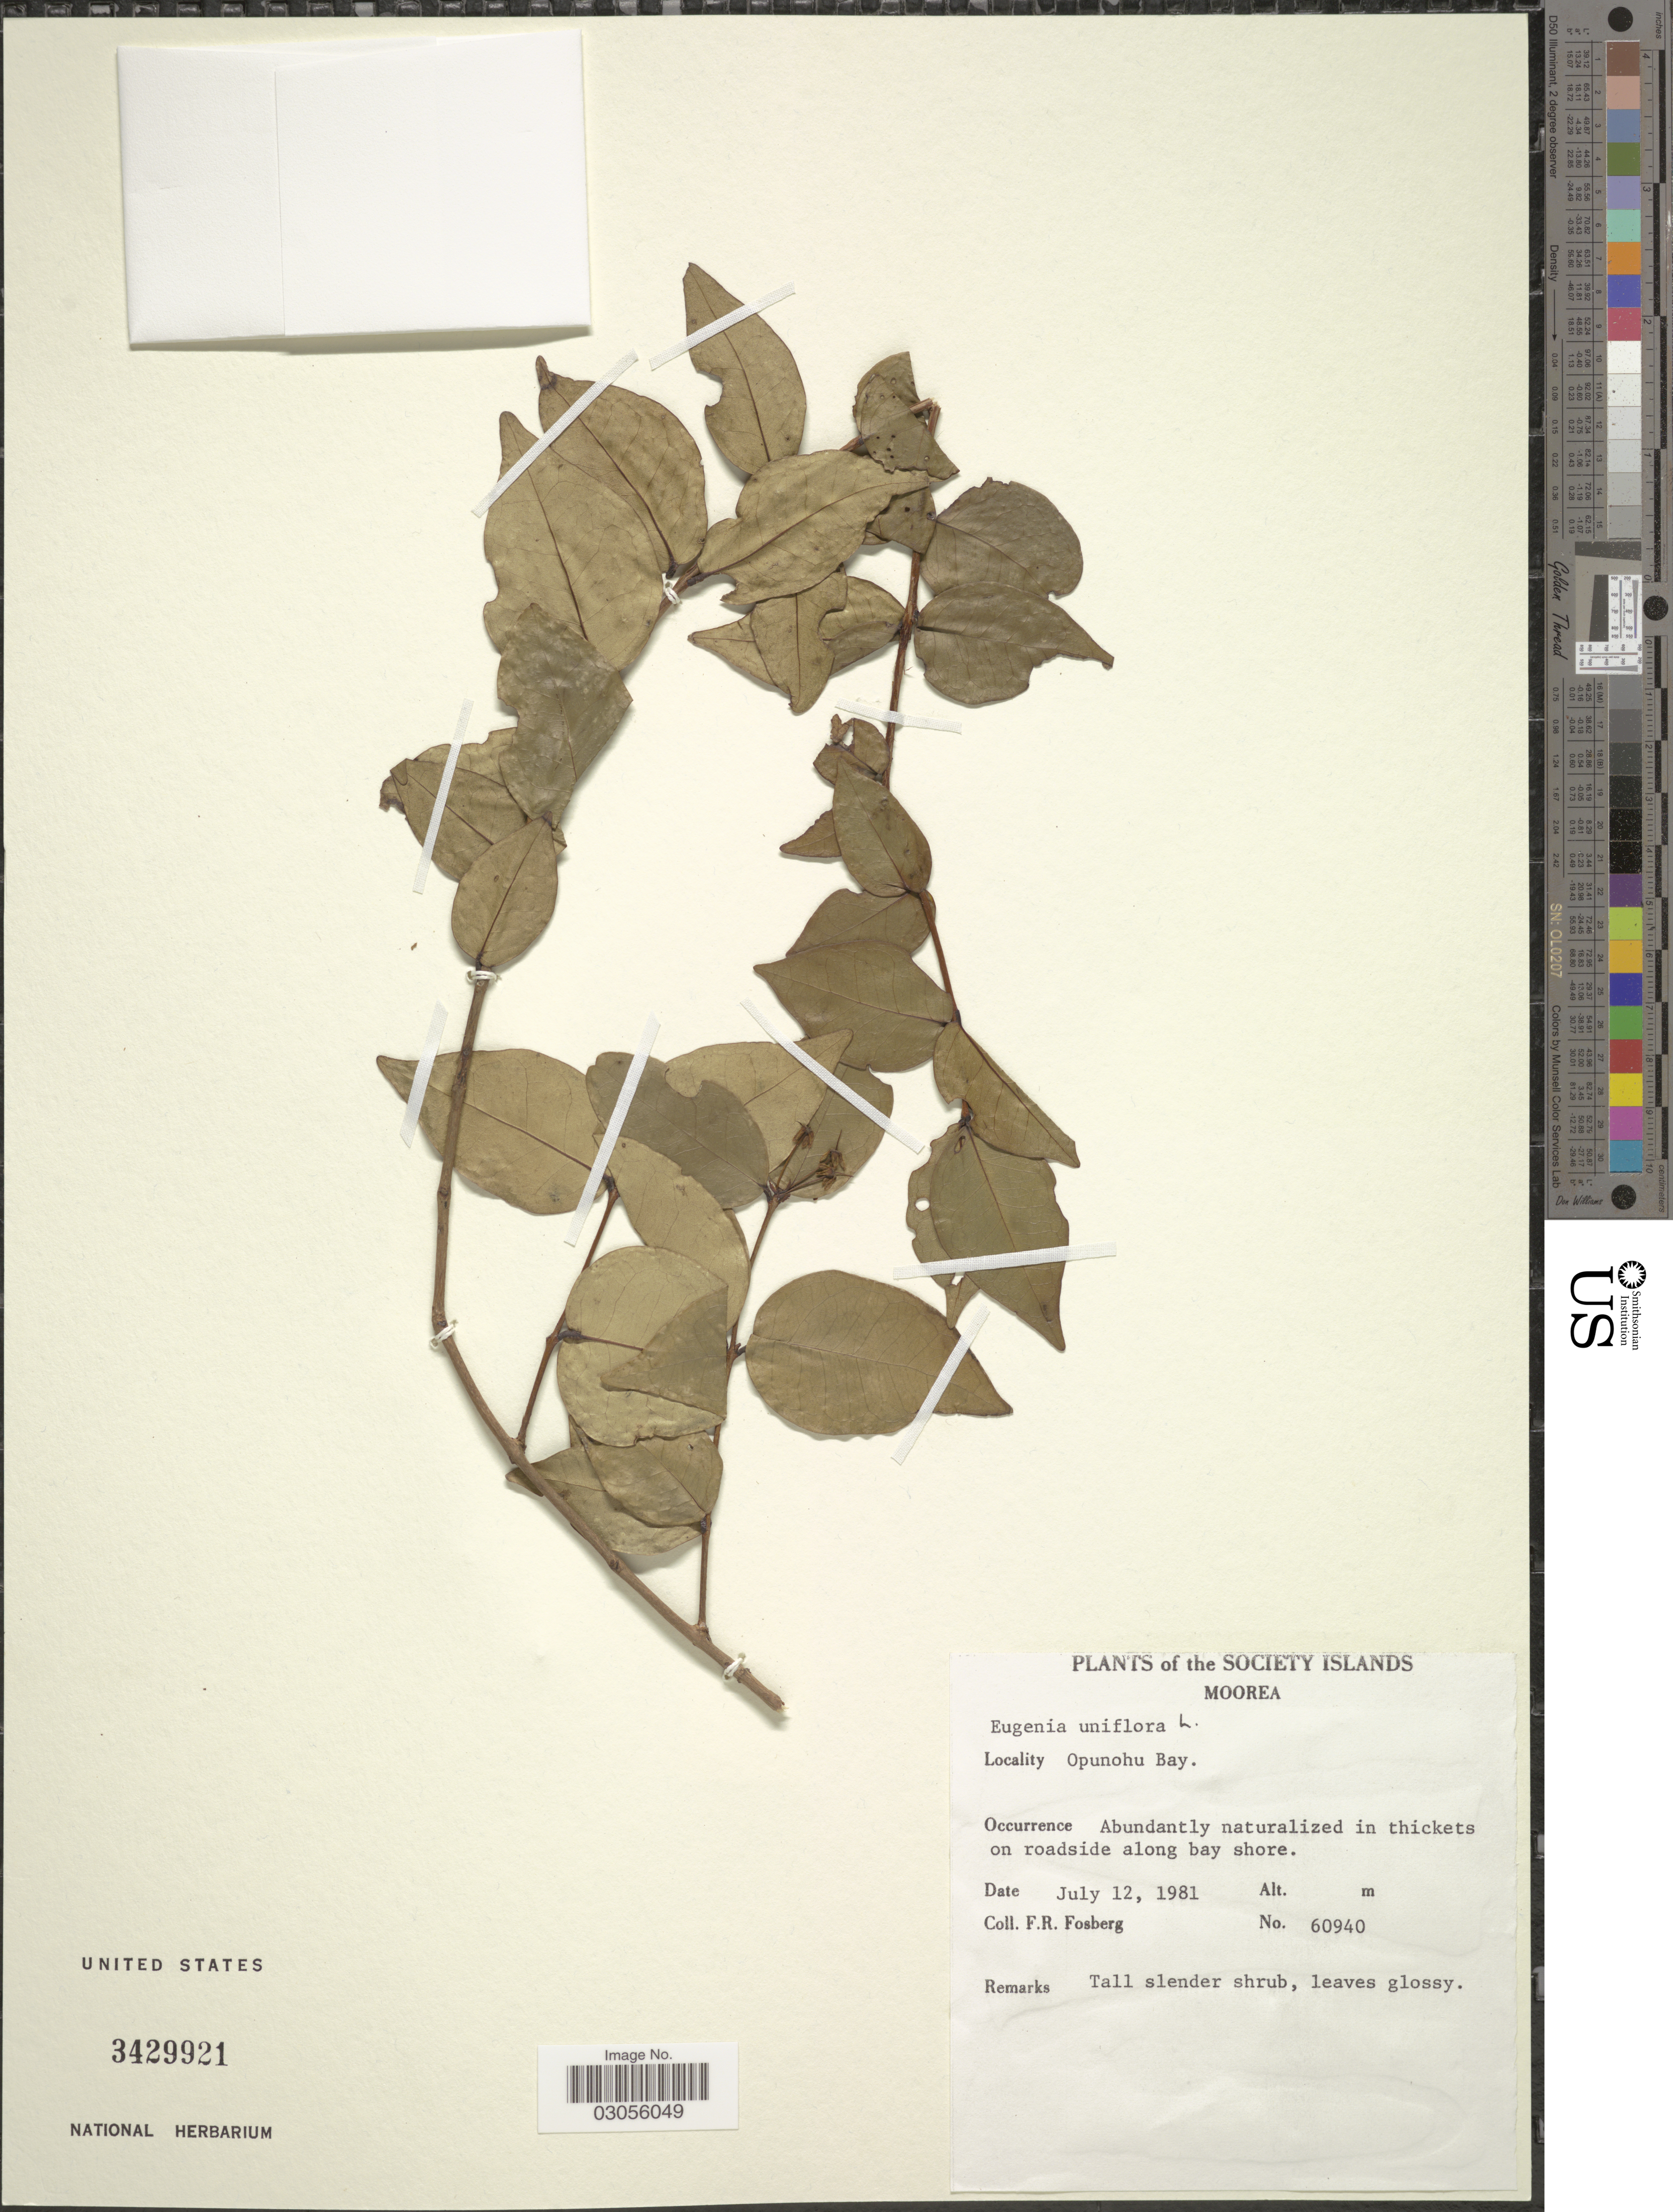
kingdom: Plantae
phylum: Tracheophyta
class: Magnoliopsida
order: Myrtales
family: Myrtaceae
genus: Eugenia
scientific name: Eugenia uniflora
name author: L.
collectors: F. R. Fosberg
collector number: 60940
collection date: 1981-07-12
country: French Polynesia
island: Moorea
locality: The Society Islands, Moorea. Opunohu Bay.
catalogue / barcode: US 3429921